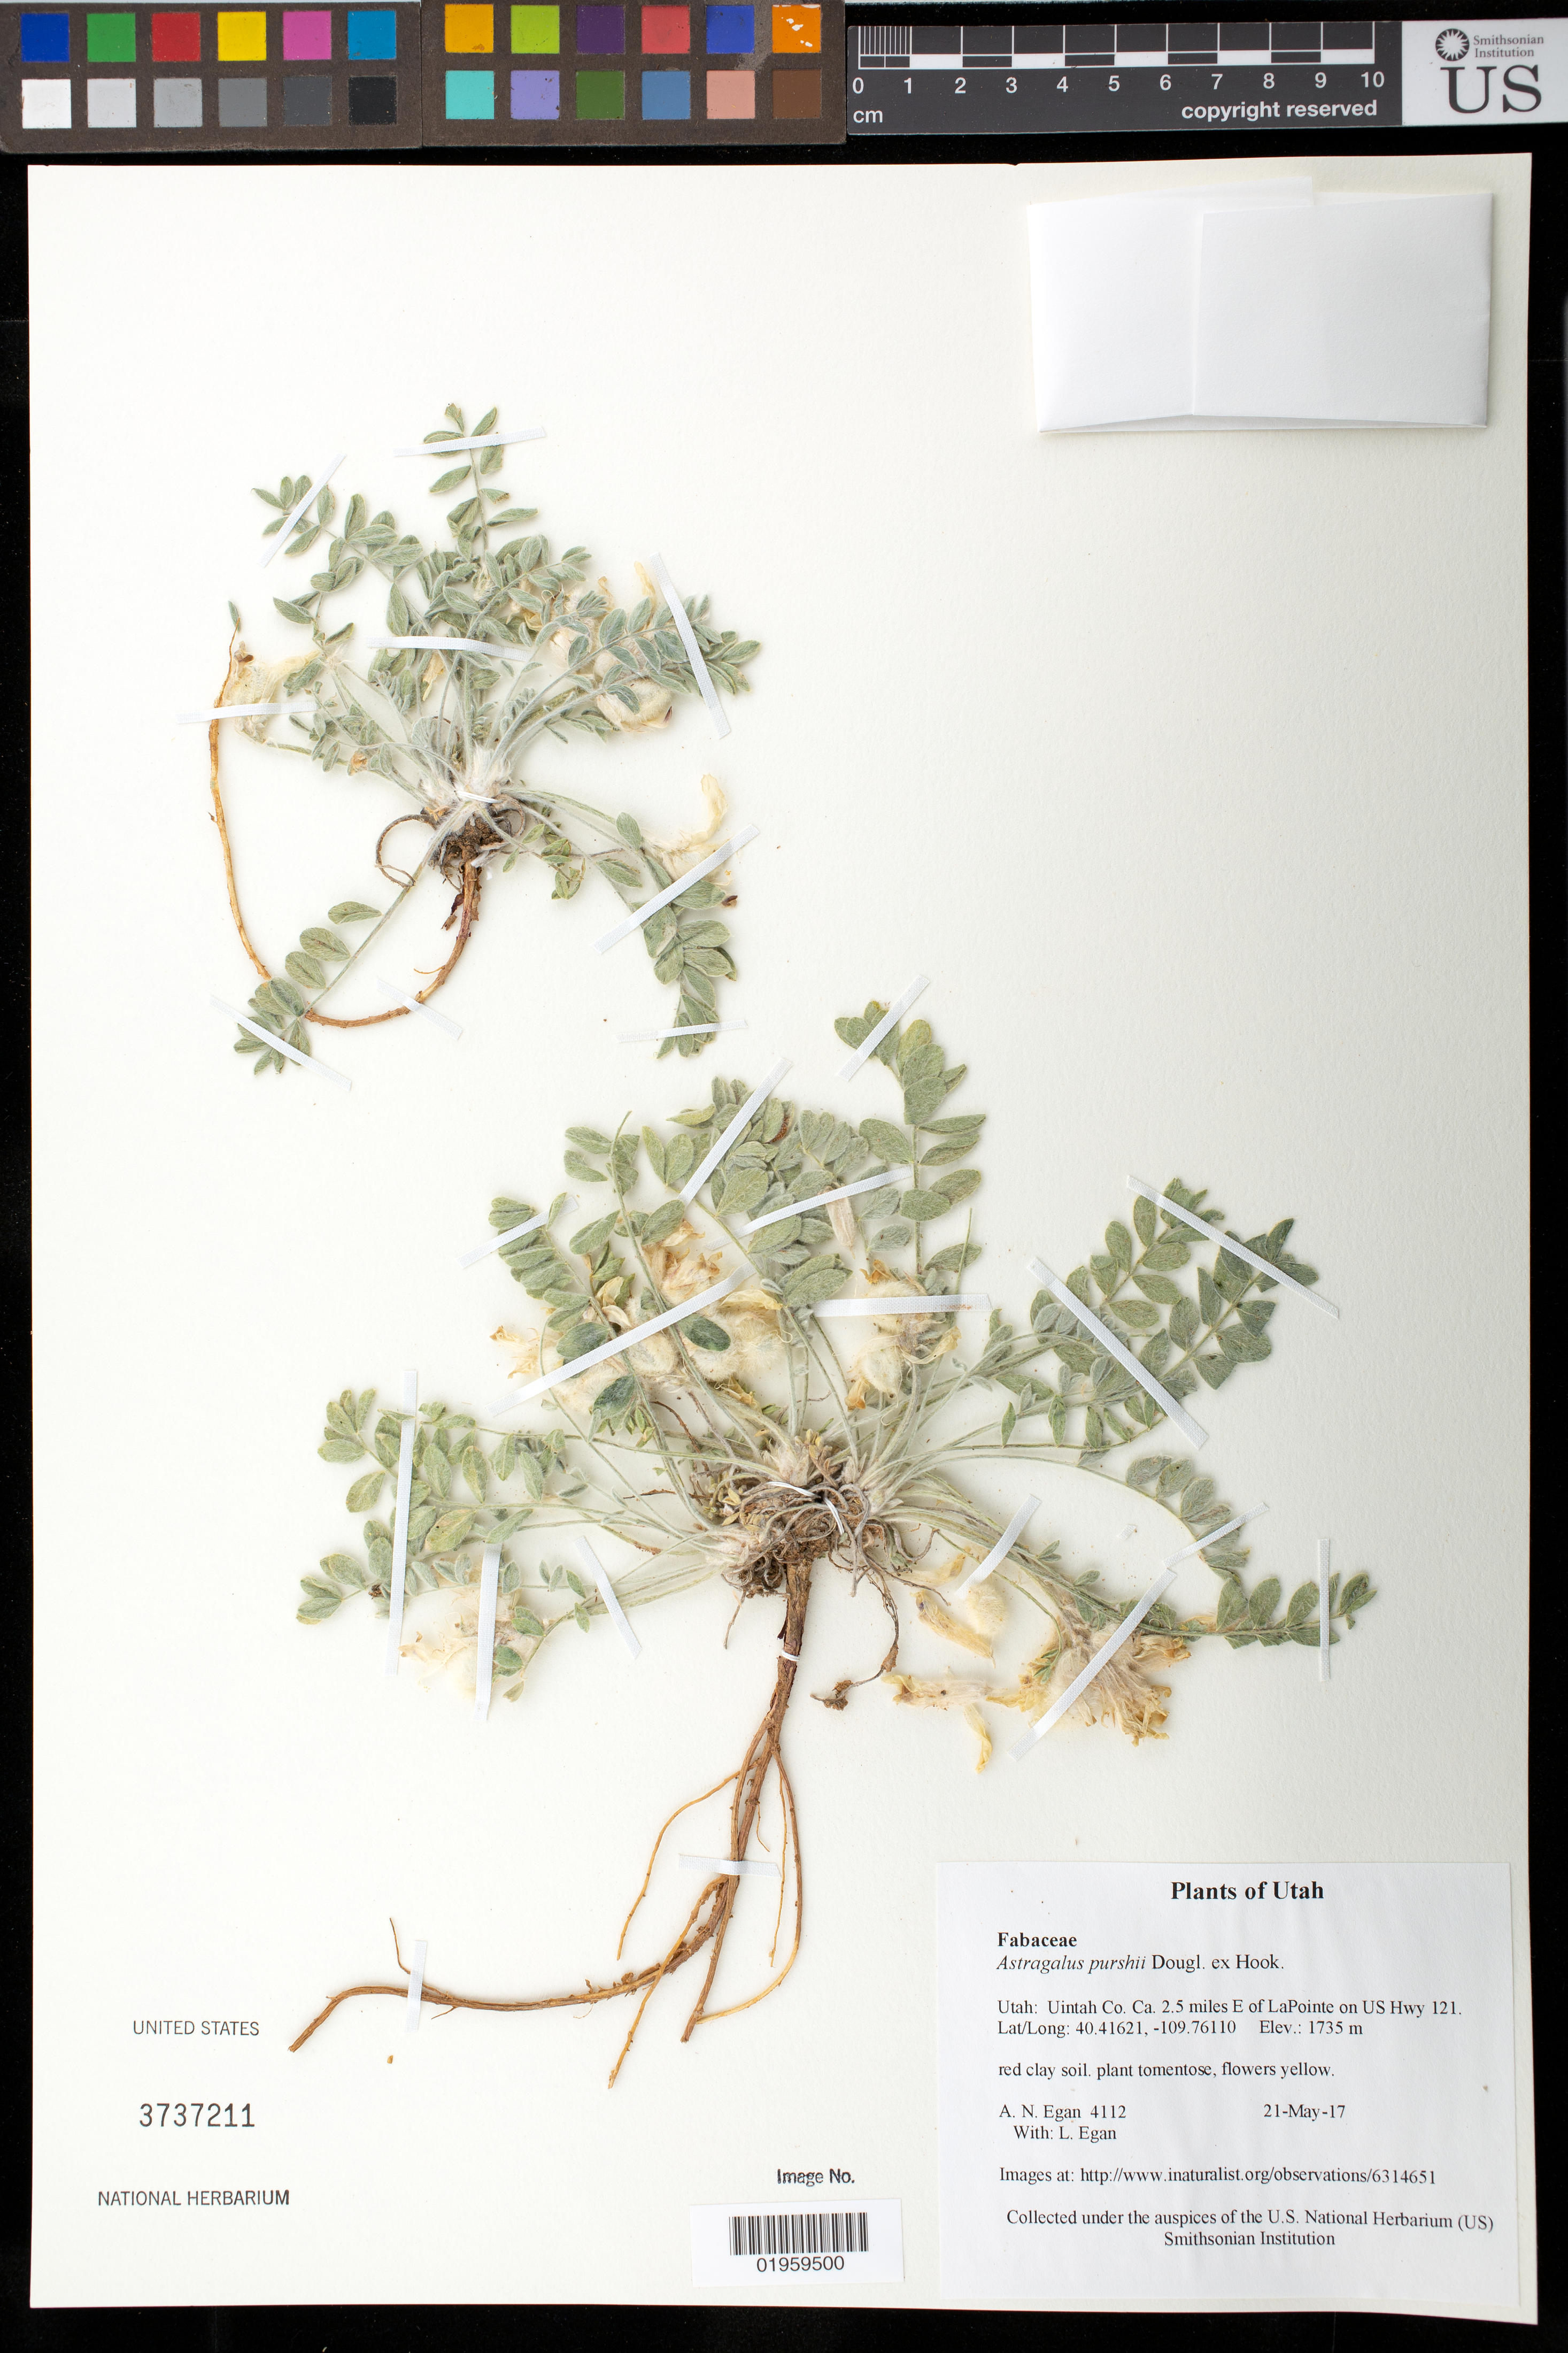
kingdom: Plantae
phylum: Tracheophyta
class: Magnoliopsida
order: Fabales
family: Fabaceae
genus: Astragalus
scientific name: Astragalus purshii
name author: Douglas ex Hook.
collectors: A. N. Egan & L. Egan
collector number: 4112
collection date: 2017-05-21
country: United States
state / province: Utah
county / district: Uintah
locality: Ca. 2.5 miles E of LaPointe on US Hwy 121.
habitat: red clay soil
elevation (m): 1735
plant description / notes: http://www.inaturalist.org/observations/6314651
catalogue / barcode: US 3737211